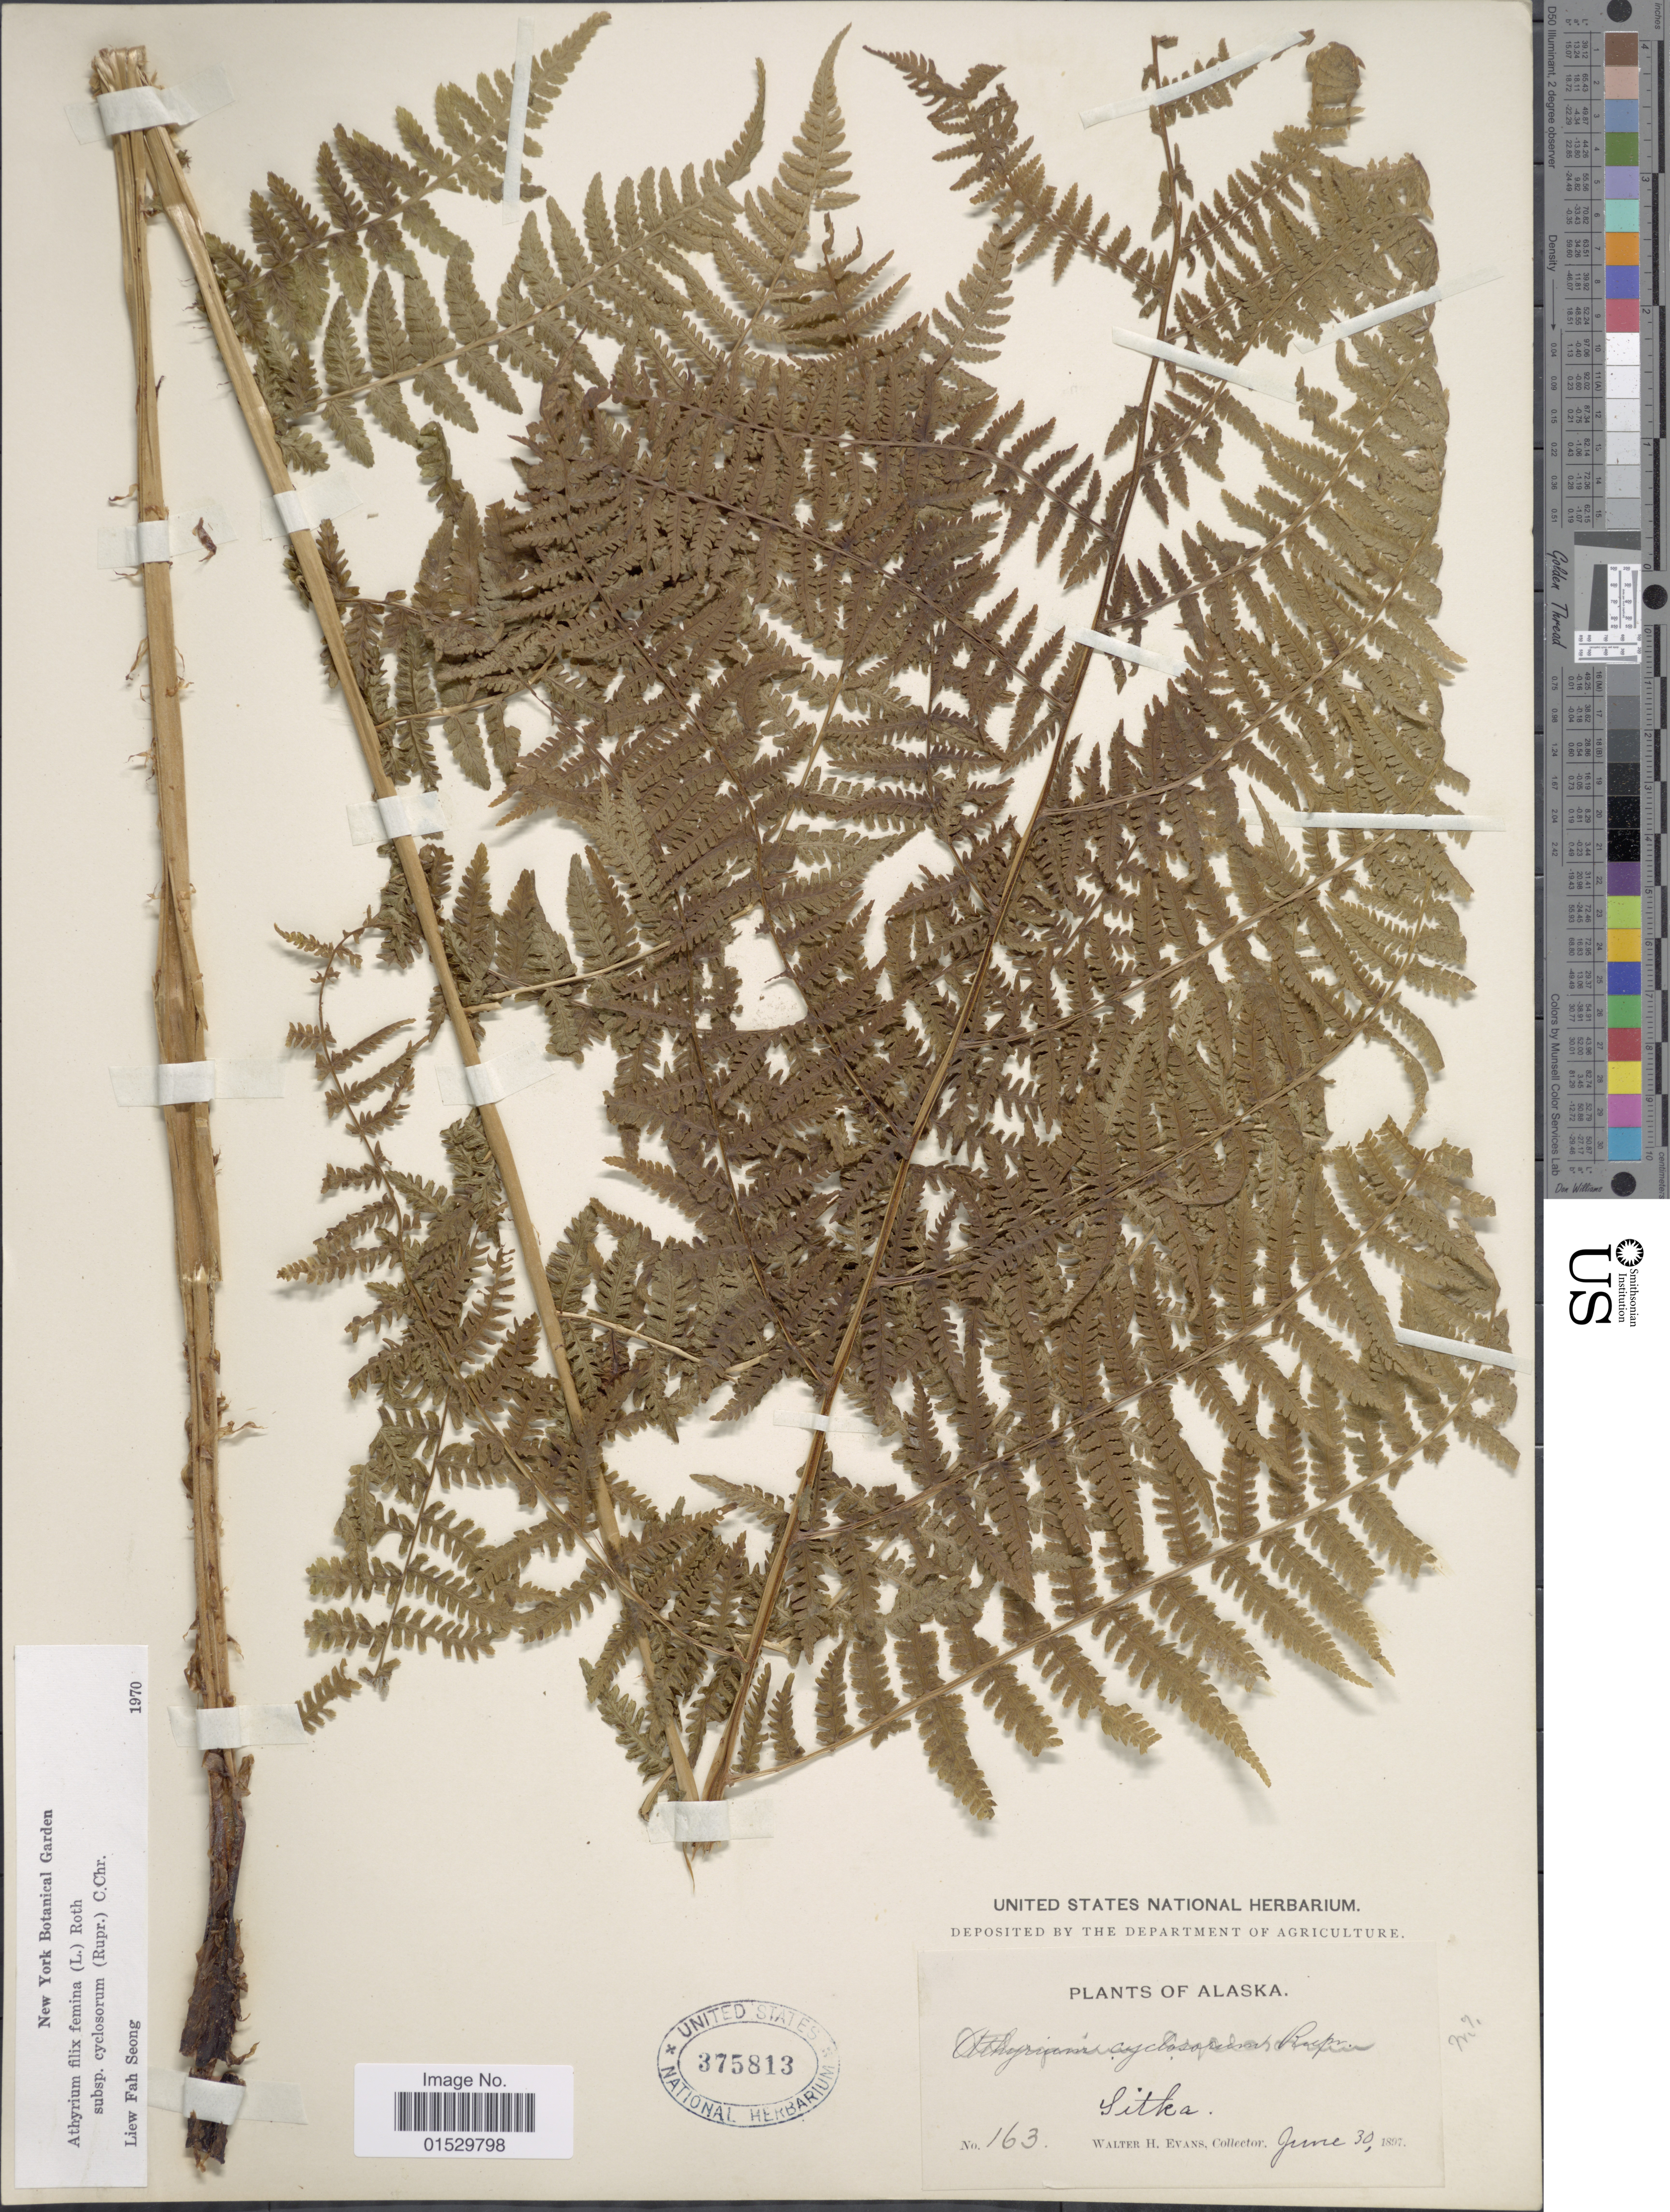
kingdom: Plantae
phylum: Tracheophyta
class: Polypodiopsida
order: Polypodiales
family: Athyriaceae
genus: Athyrium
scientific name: Athyrium filix-femina subsp. cyclosorum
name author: (Rupr.) C. Chr.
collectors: W. H. Evans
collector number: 163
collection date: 1897-06-30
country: United States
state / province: Alaska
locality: Sitka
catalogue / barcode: US 375813